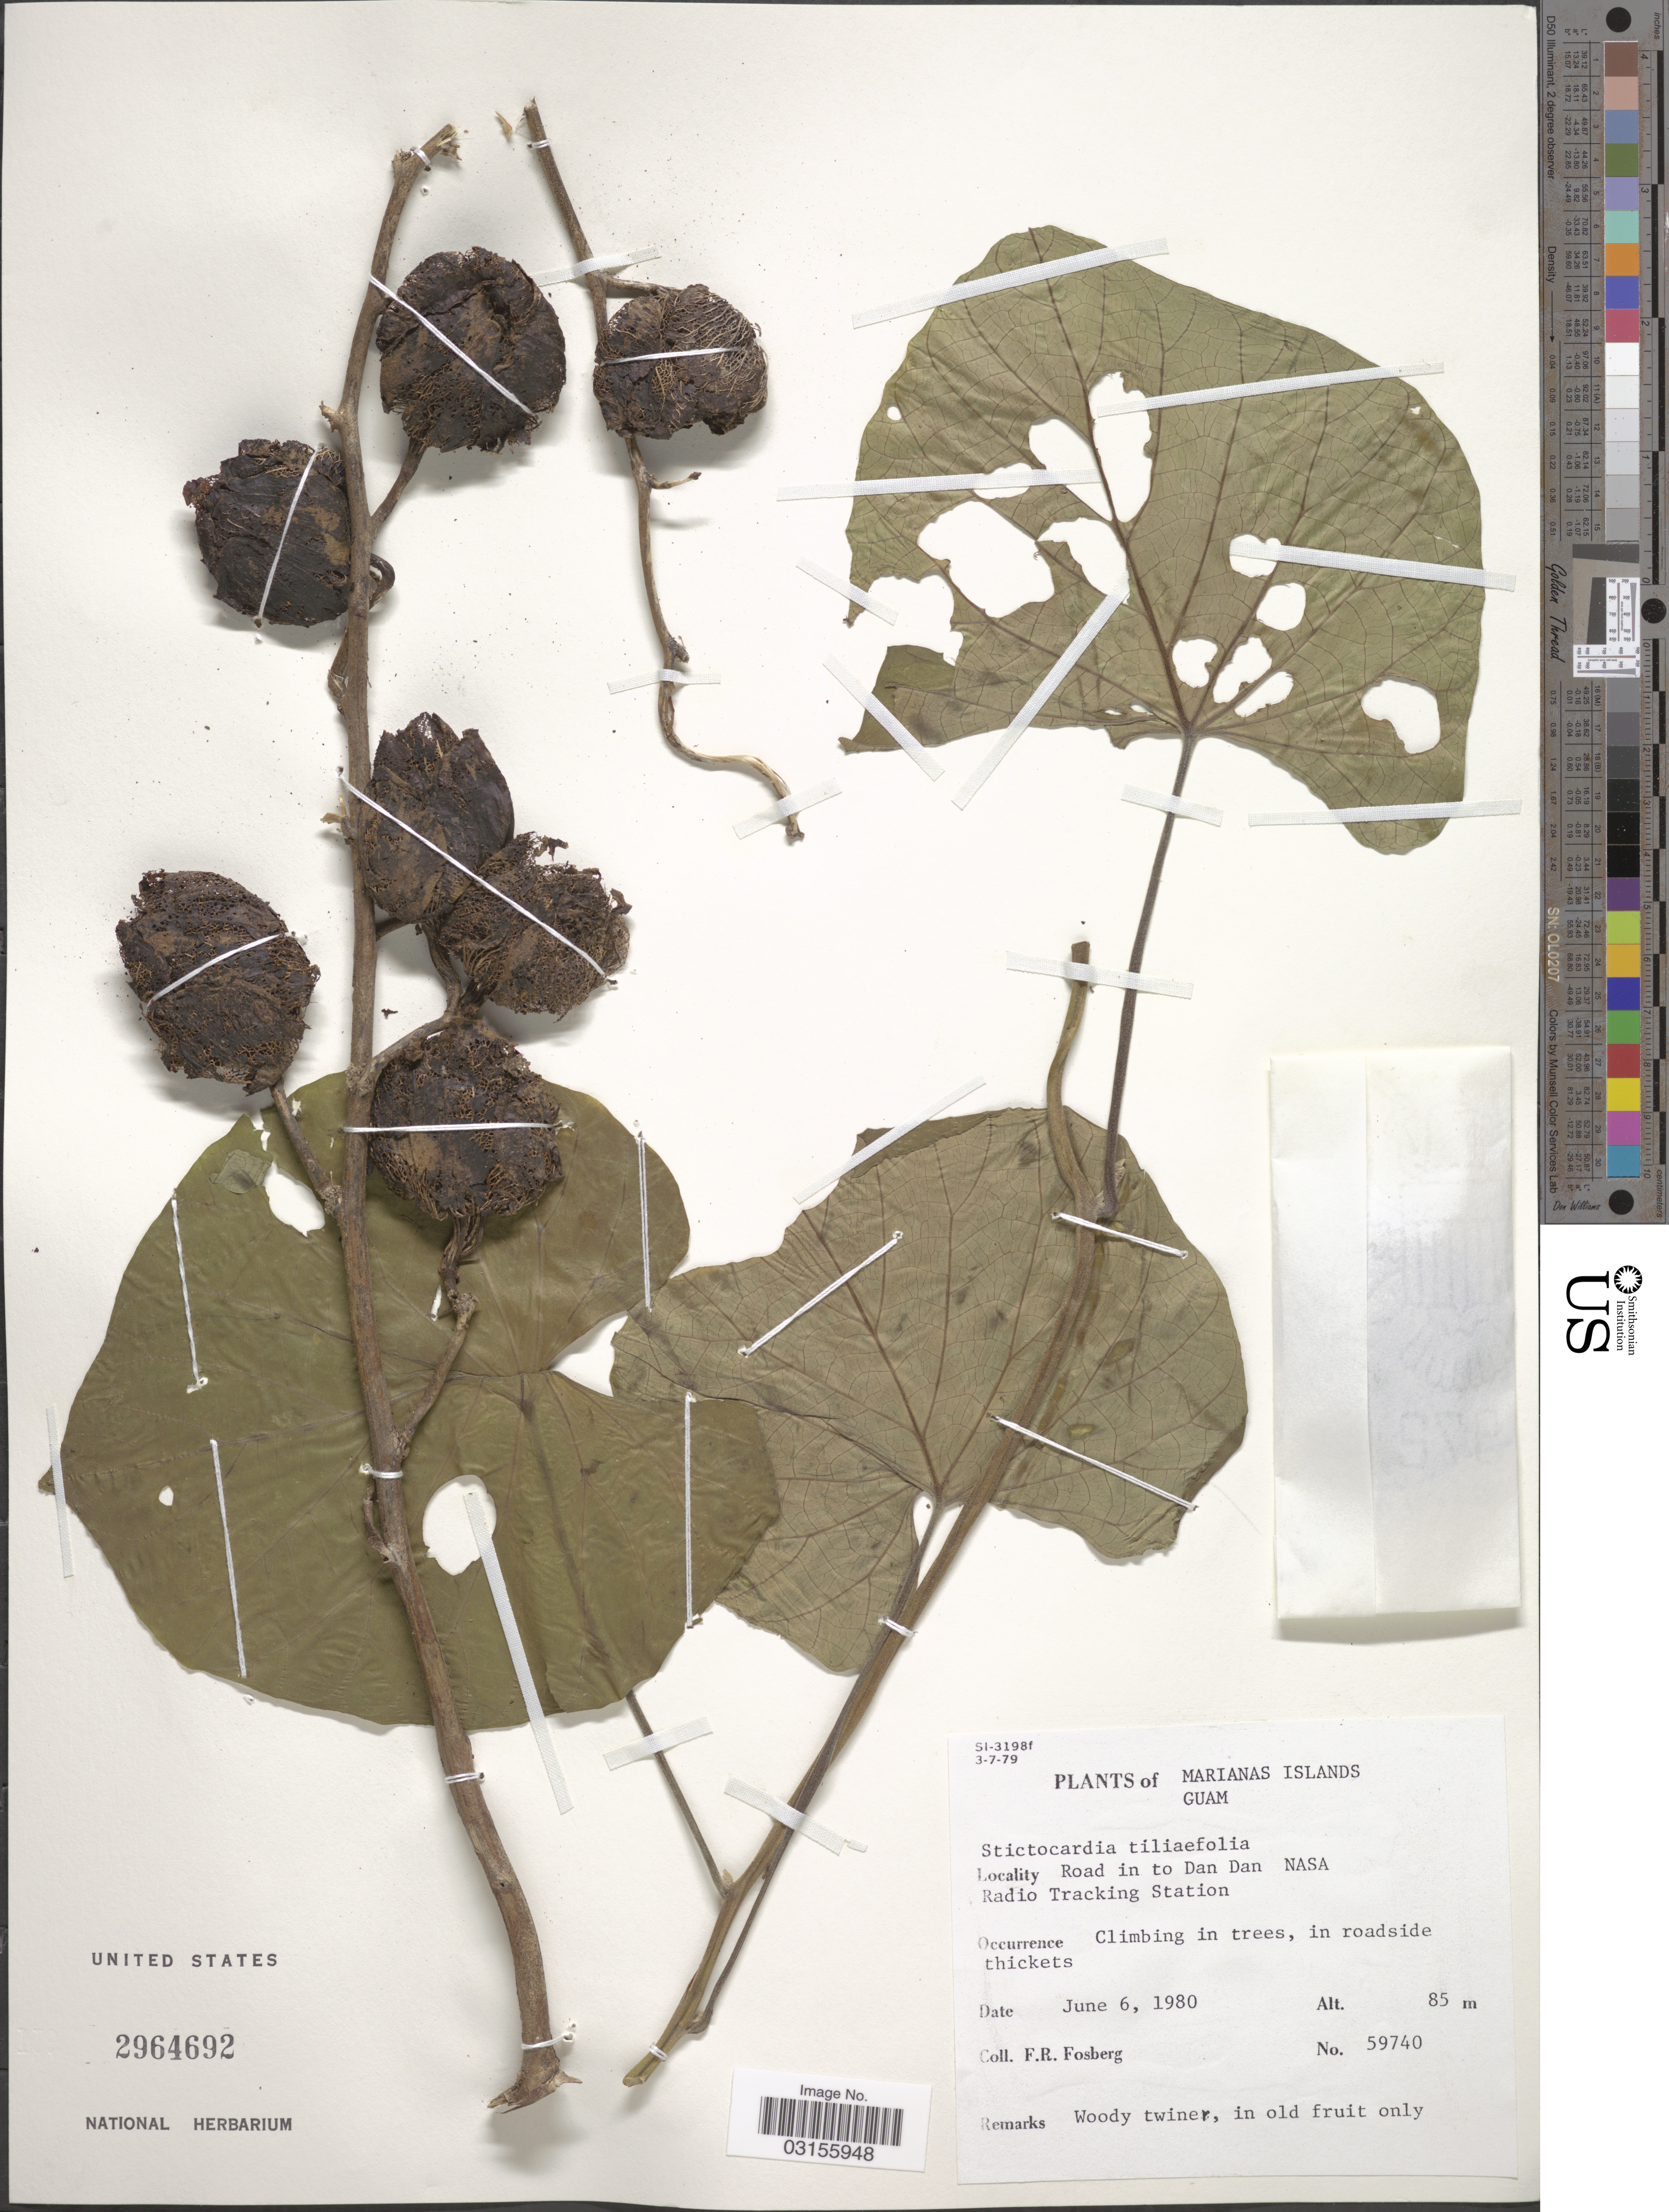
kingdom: Plantae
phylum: Tracheophyta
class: Magnoliopsida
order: Solanales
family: Convolvulaceae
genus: Stictocardia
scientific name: Stictocardia tiliifolia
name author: (Desr.) Hallier f.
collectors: F. R. Fosberg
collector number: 59740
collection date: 1980-06-06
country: Guam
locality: Marianas Islands. Road in to Dan Dan NASA Radio Tracking Station.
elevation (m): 85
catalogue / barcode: US 2964692